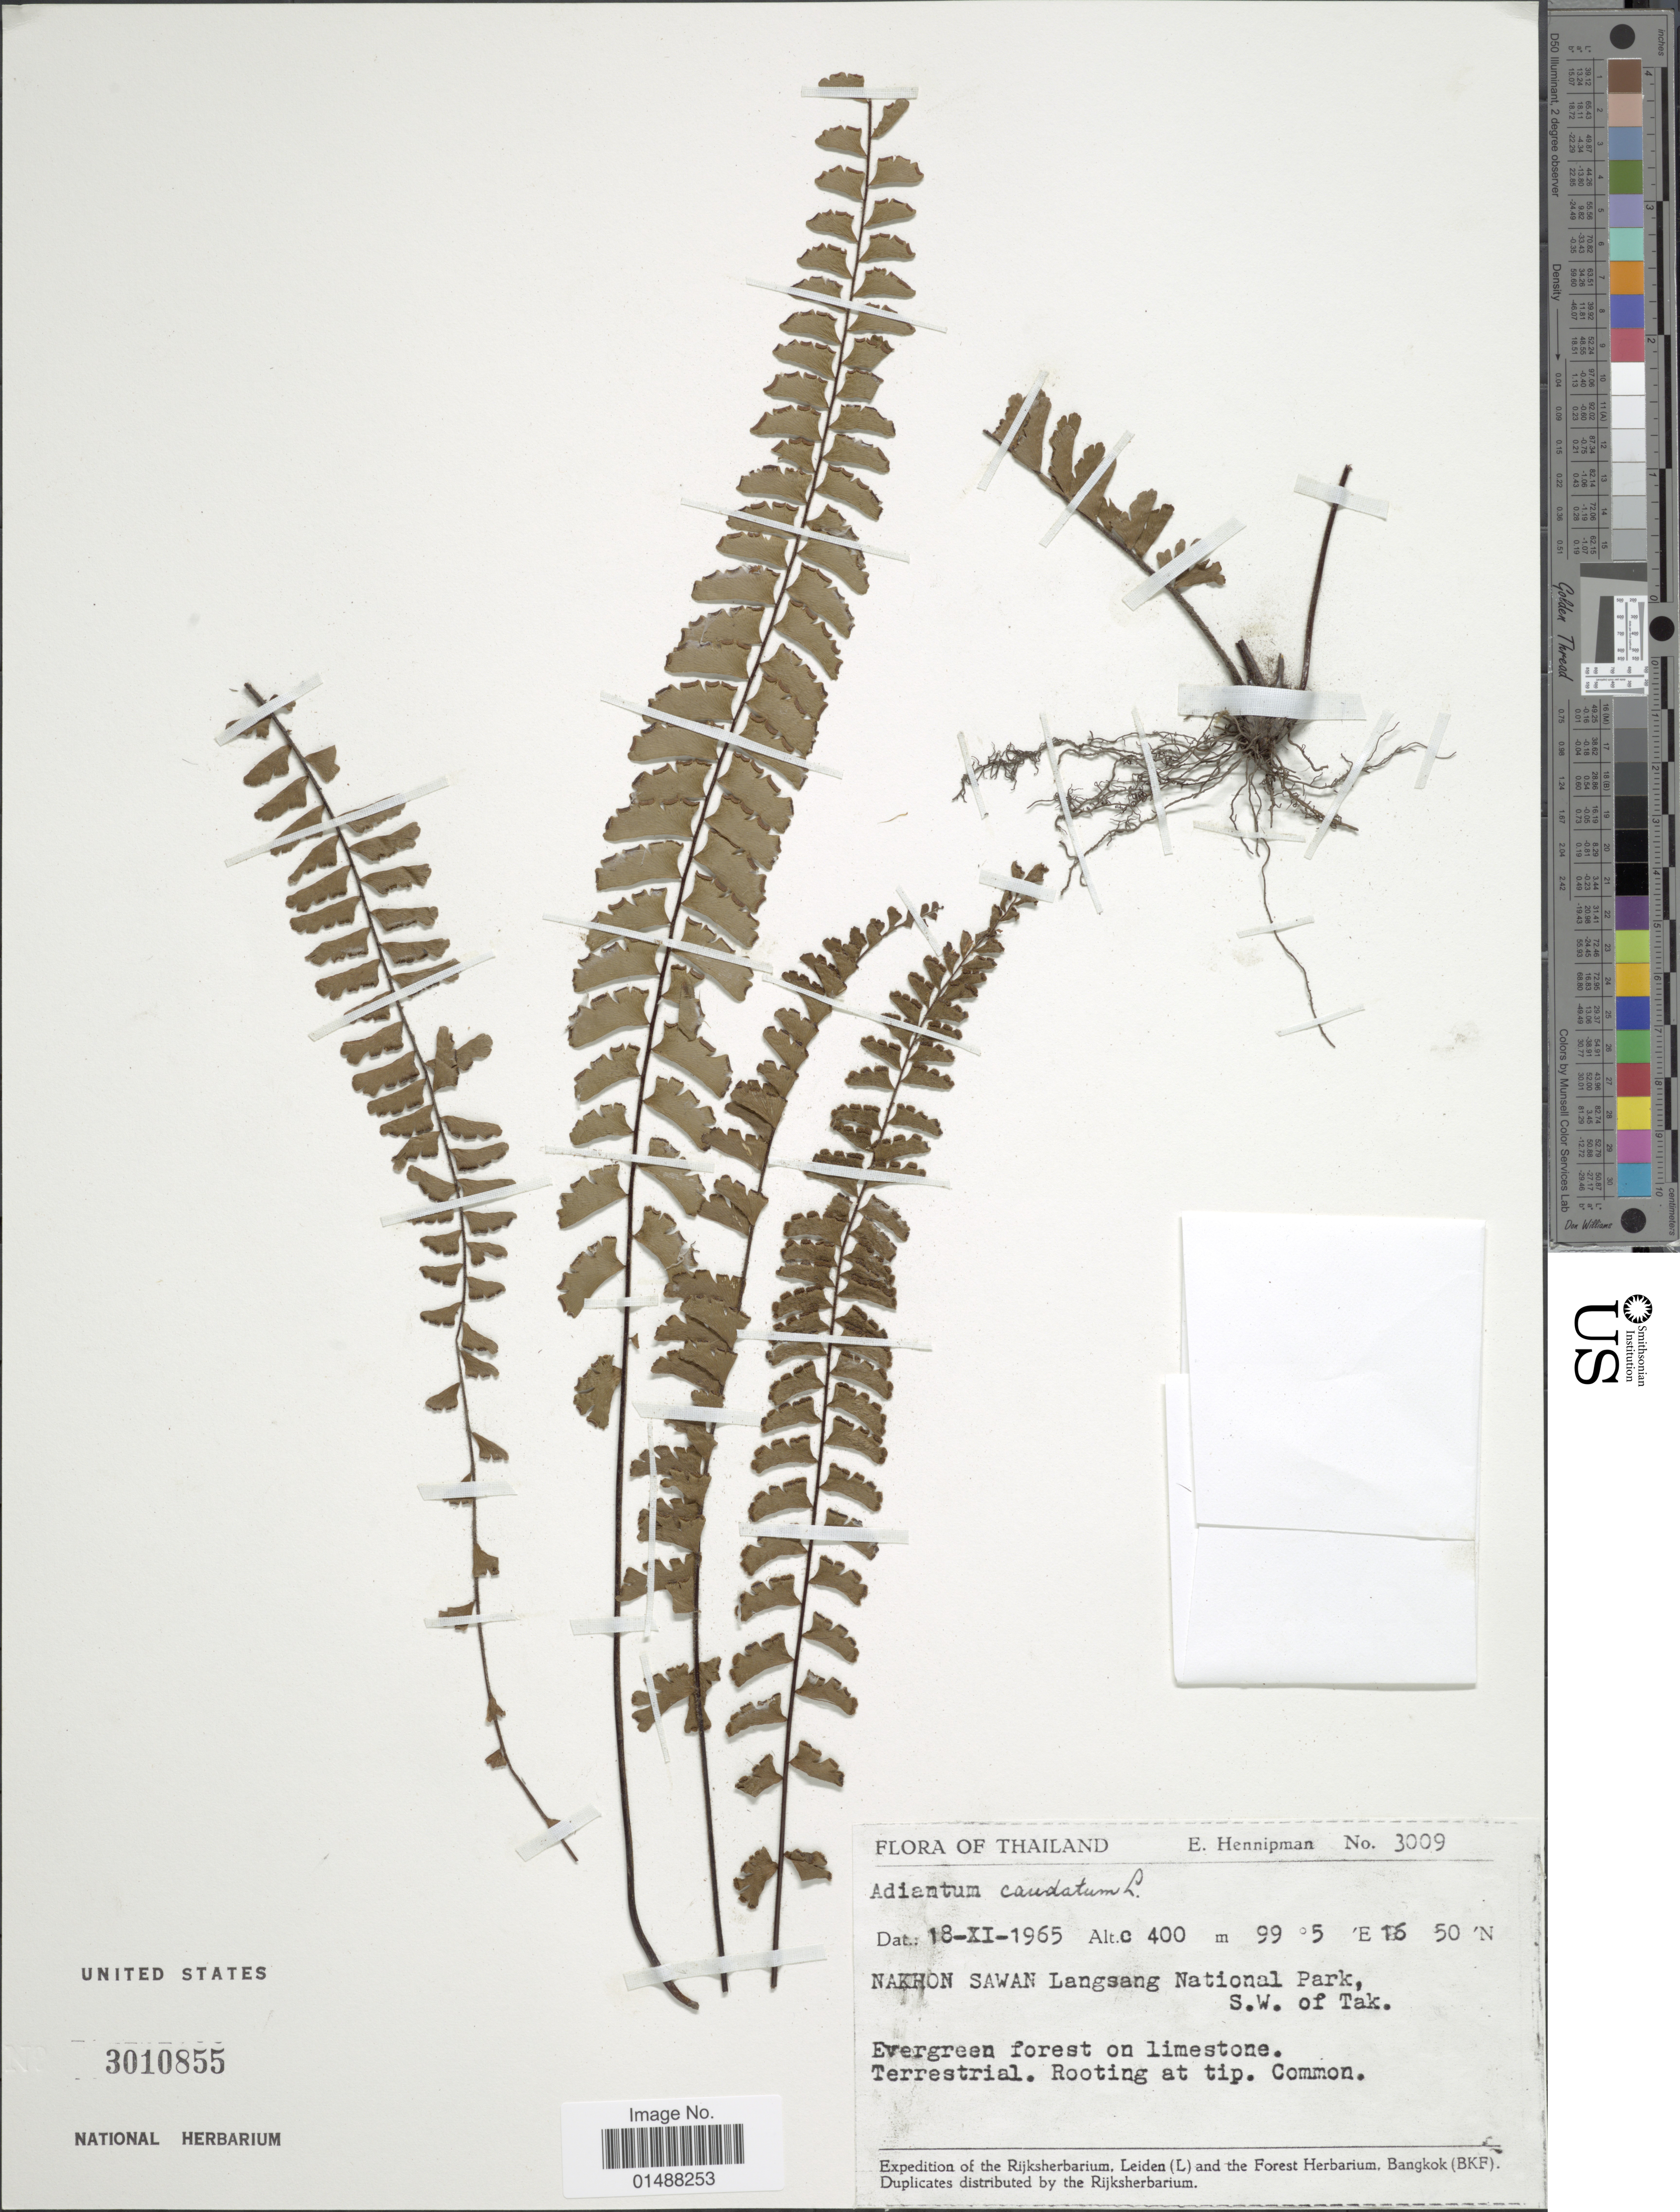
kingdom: Plantae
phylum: Tracheophyta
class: Polypodiopsida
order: Polypodiales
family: Pteridaceae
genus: Adiantum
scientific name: Adiantum caudatum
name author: L.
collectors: E. Hennipman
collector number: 3009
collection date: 1965-11-18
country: Thailand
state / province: Nakhon Sawan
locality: Nakhon Sawan Langsang National Park, S.W. of Tak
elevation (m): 400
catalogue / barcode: US 3010855